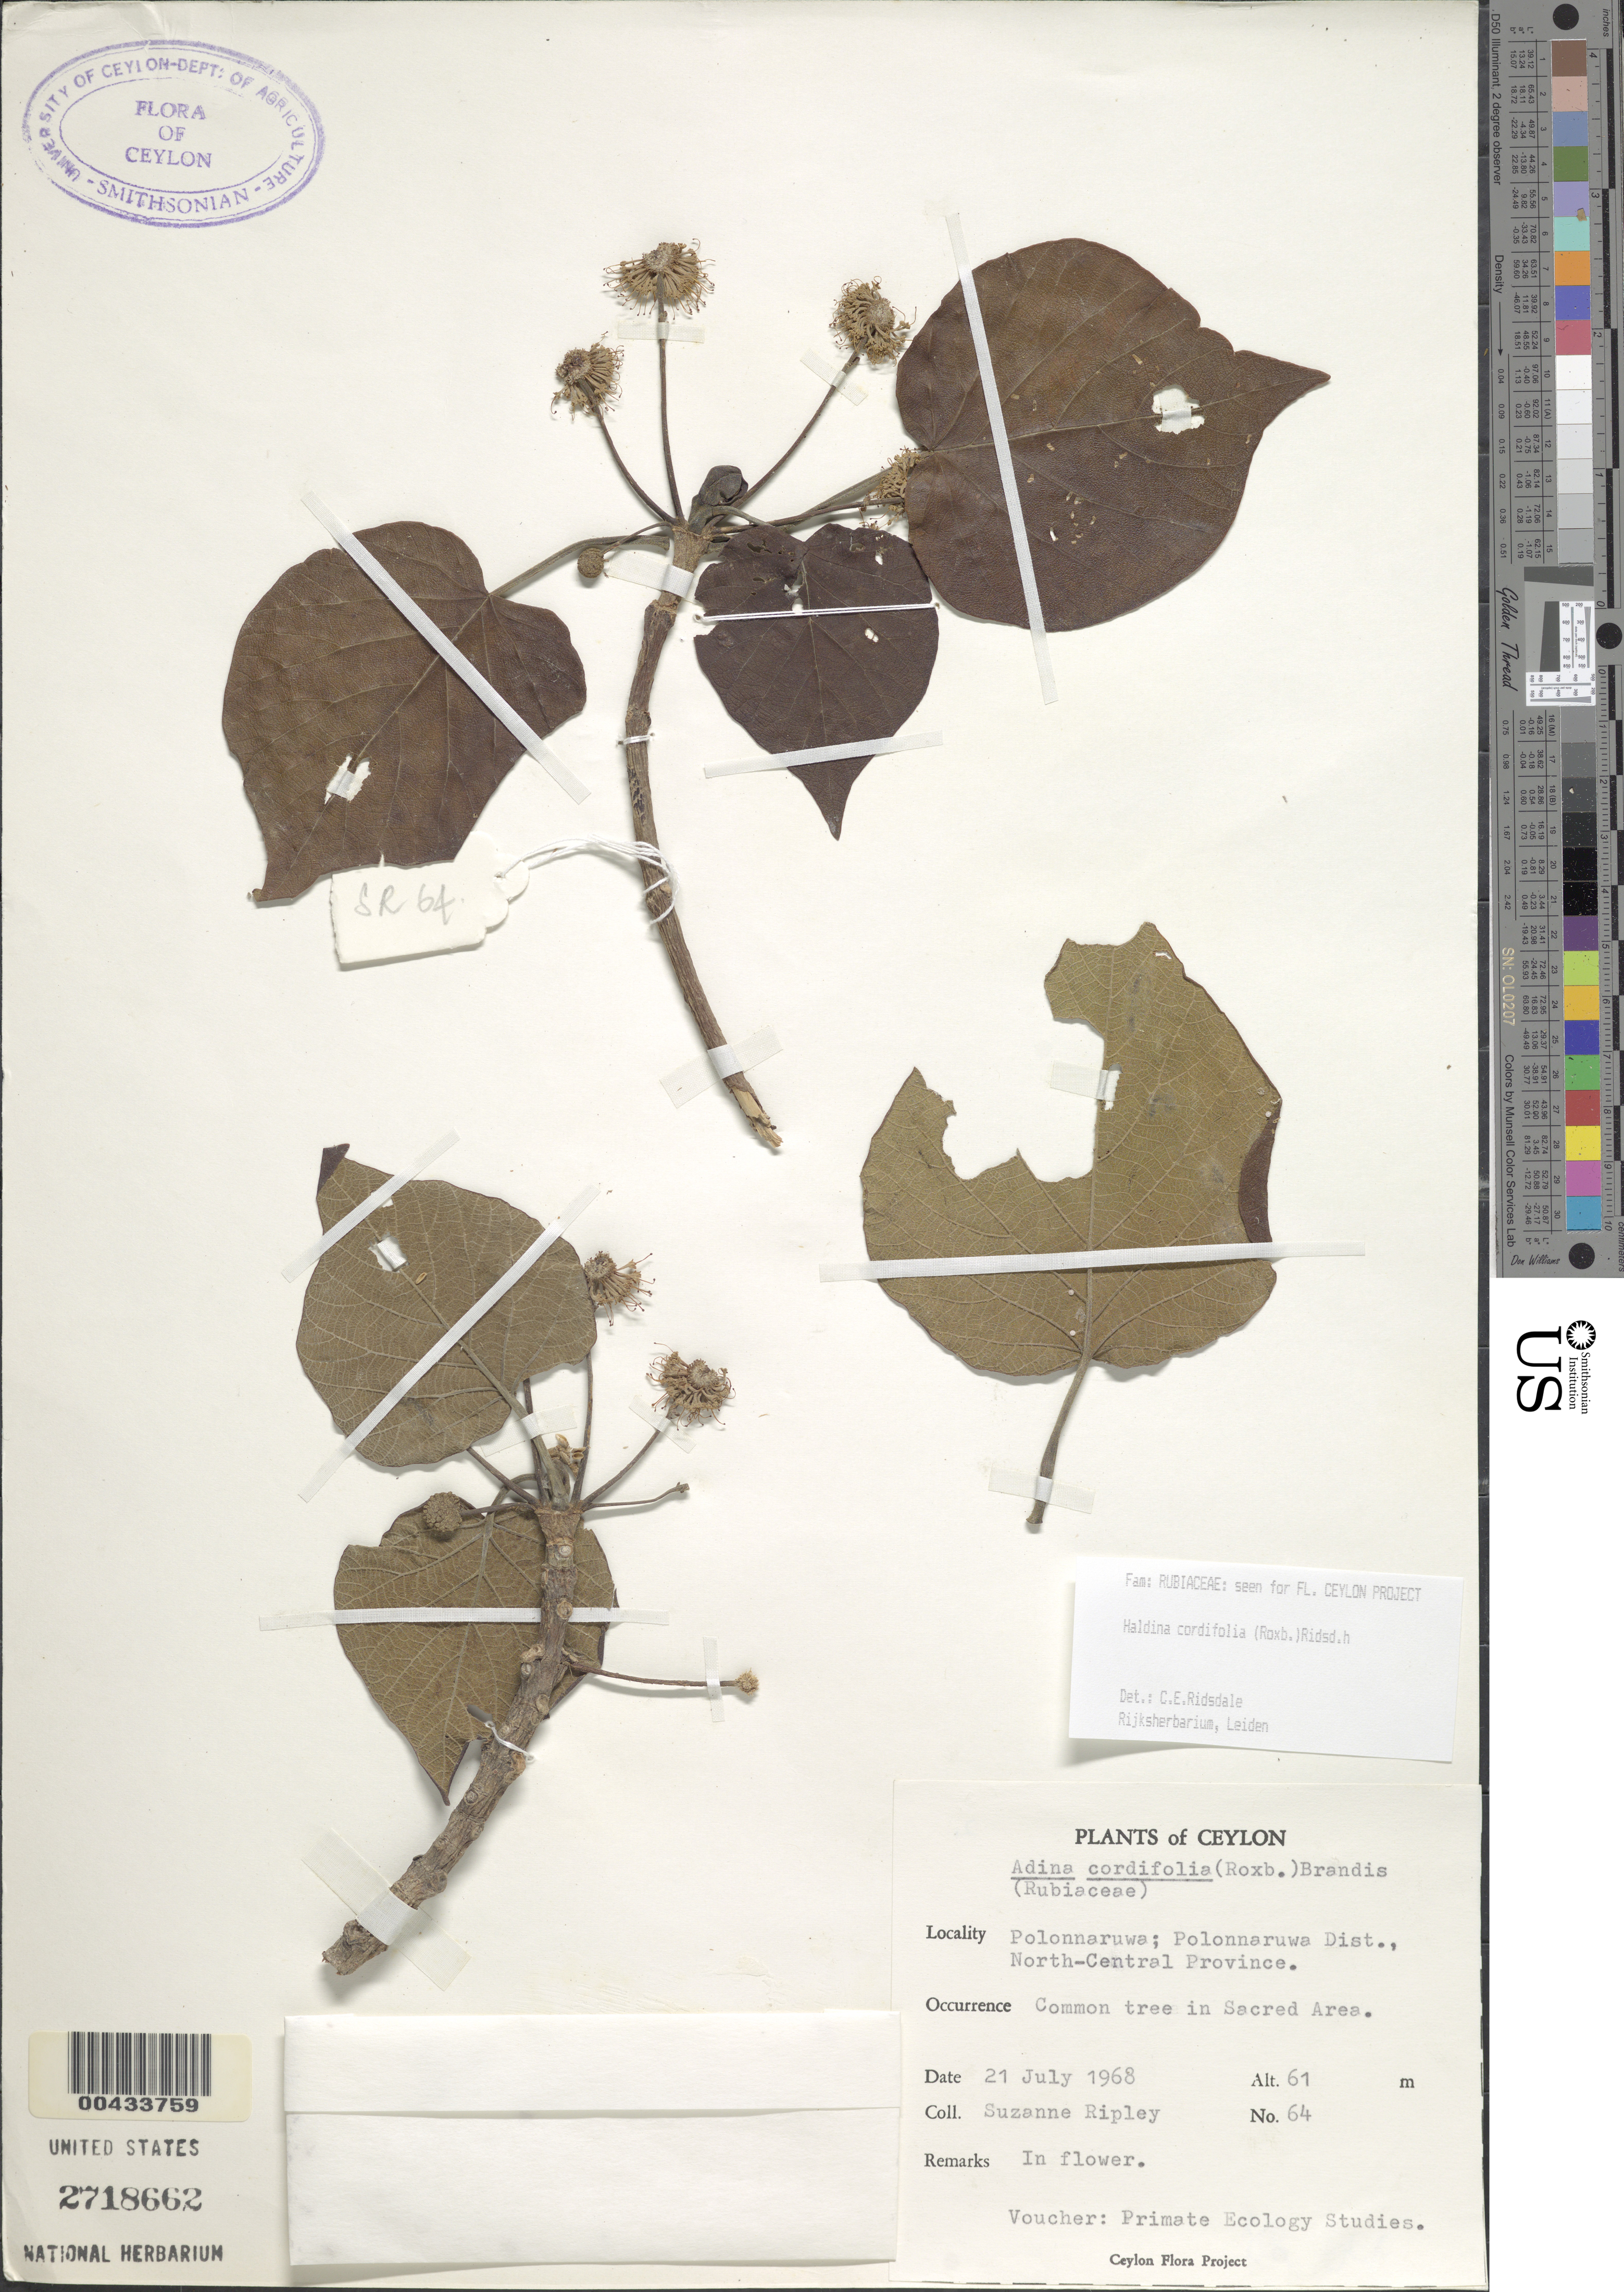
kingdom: Plantae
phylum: Tracheophyta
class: Magnoliopsida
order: Gentianales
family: Rubiaceae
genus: Haldina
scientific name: Haldina cordifolia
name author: (Roxb.) Ridsdale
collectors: S. Ripley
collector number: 64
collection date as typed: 21 Jul 1968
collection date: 1968-07-21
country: Sri Lanka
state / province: North Central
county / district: Polonnaruwa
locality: Polonnaruwa Sacred Area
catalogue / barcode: US 2718662